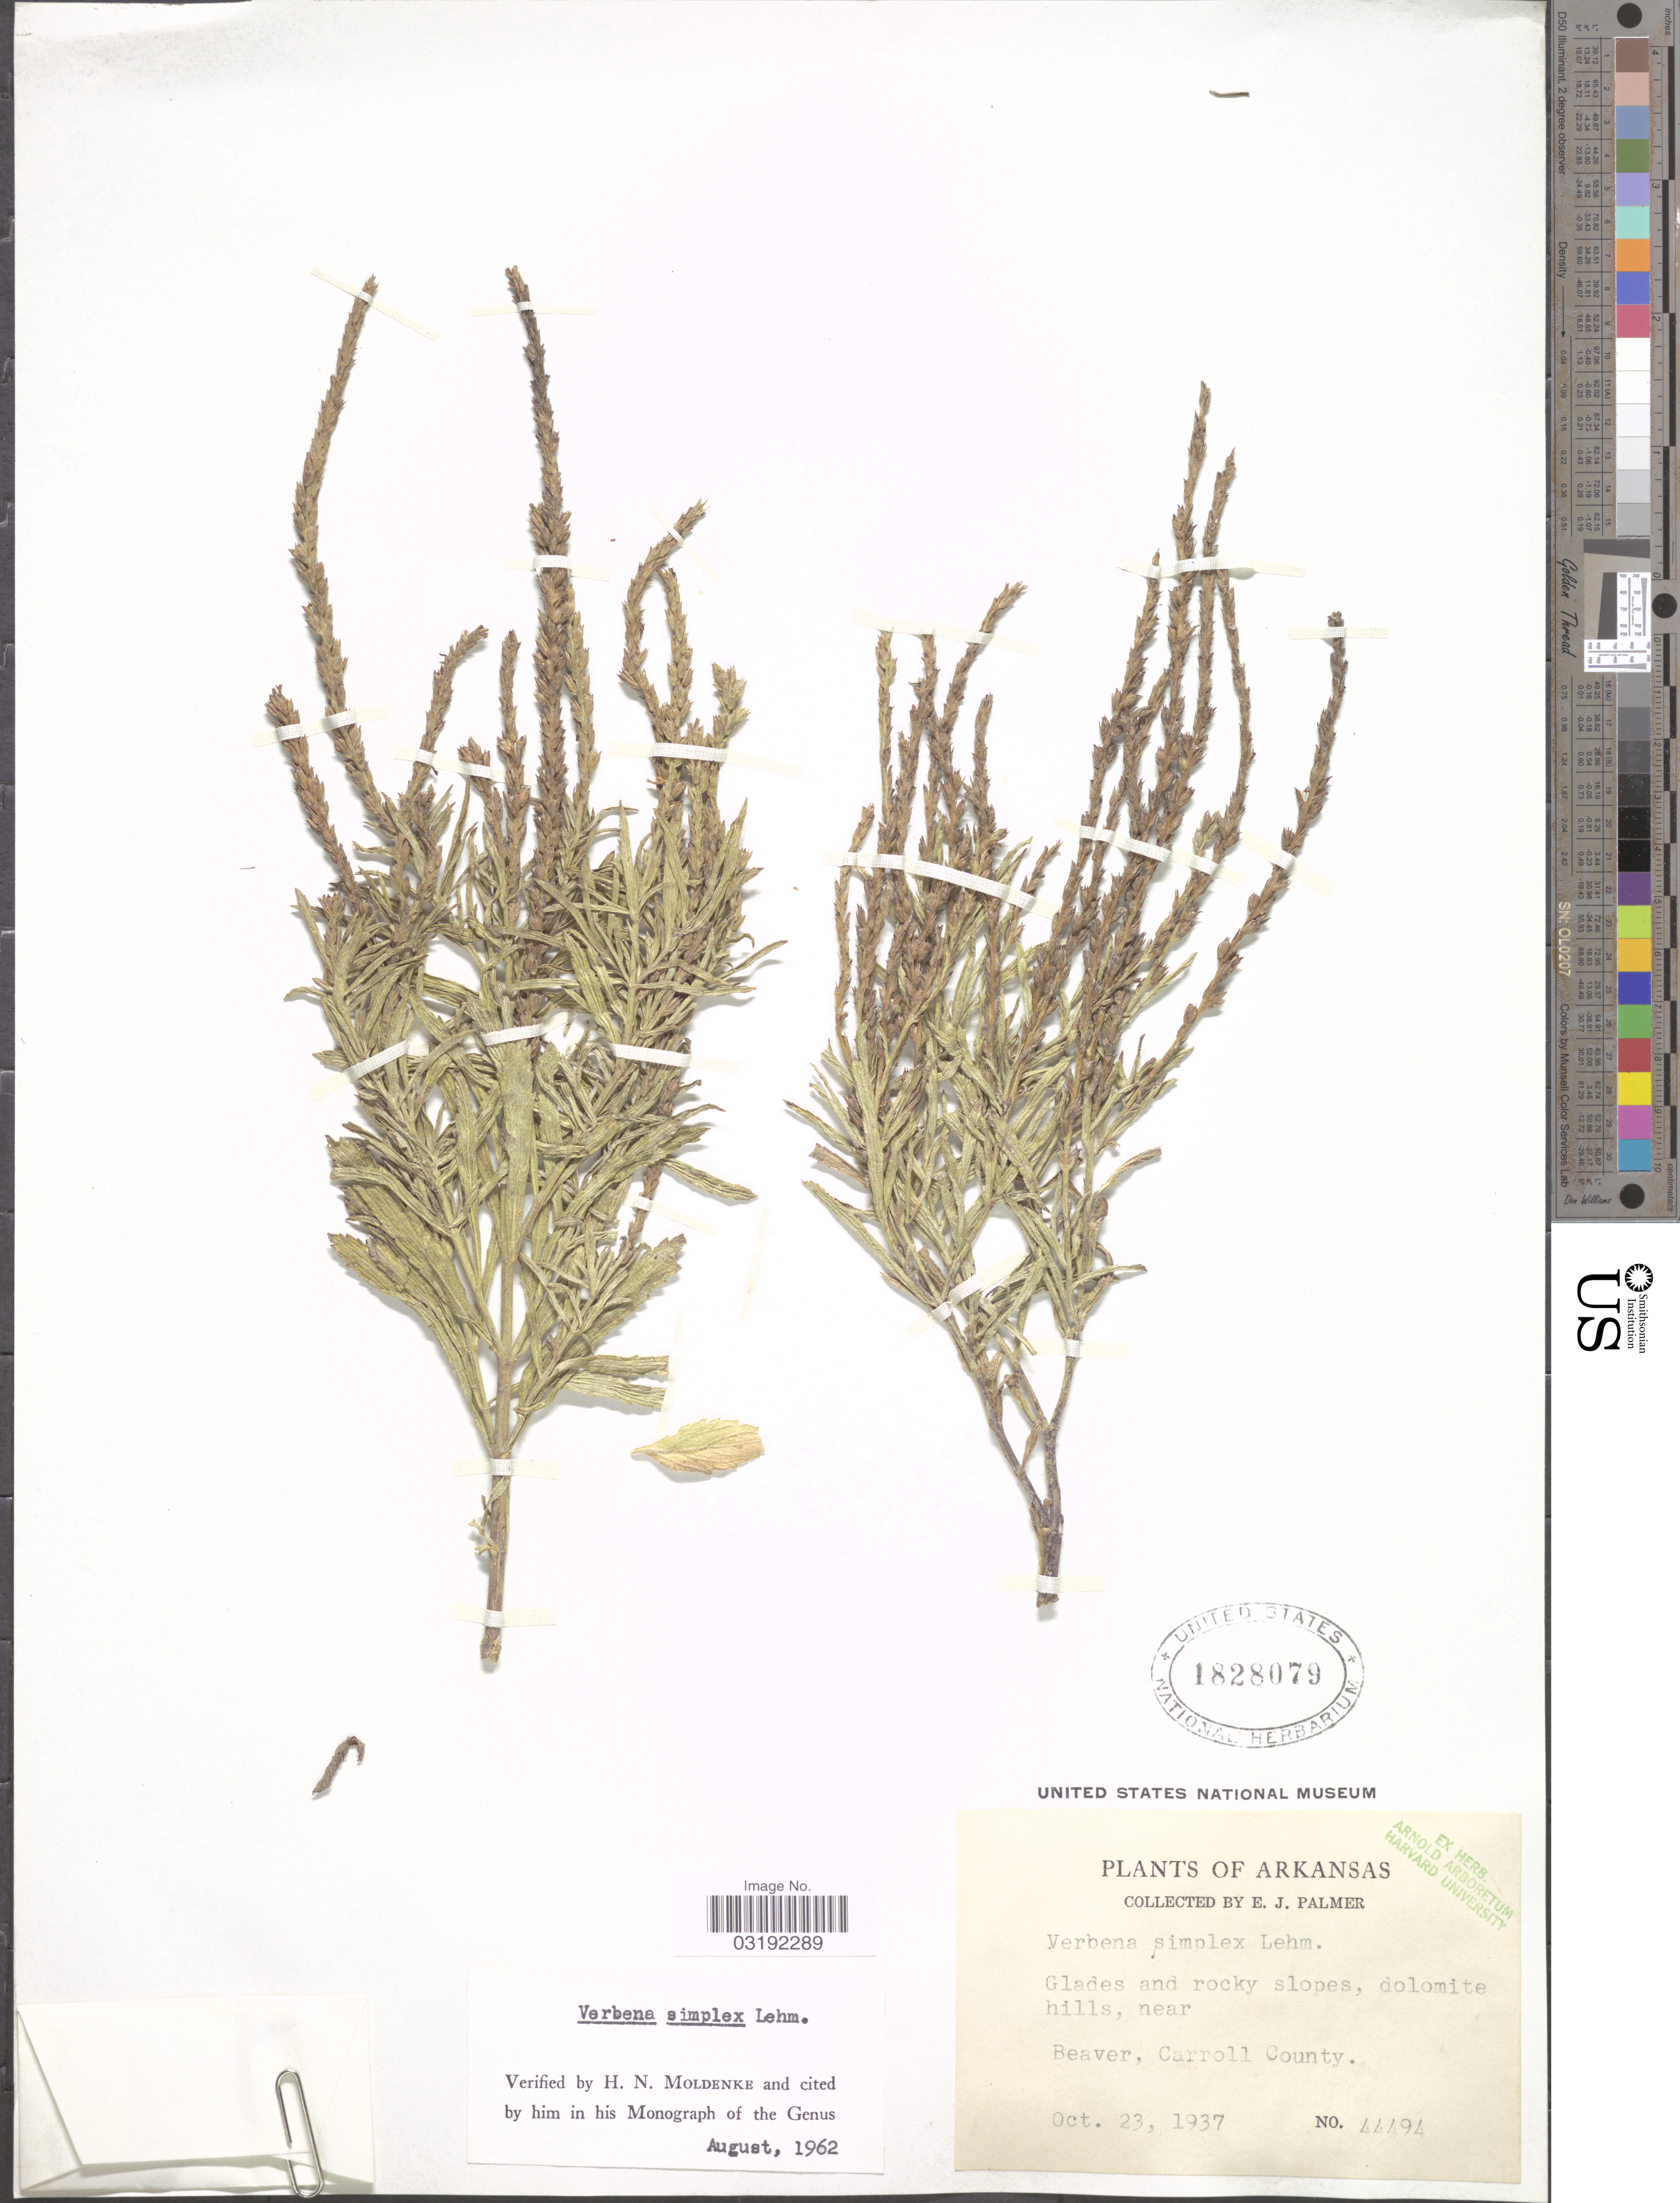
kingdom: Plantae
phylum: Tracheophyta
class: Magnoliopsida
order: Lamiales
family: Verbenaceae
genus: Verbena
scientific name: Verbena simplex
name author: F. Lehm.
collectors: E. J. Palmer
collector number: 44494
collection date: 1937-10-23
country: United States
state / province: Arkansas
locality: Glades and rocky slopes, dolomite hills, near Beaver, Carroll County.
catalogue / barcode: US 1828079